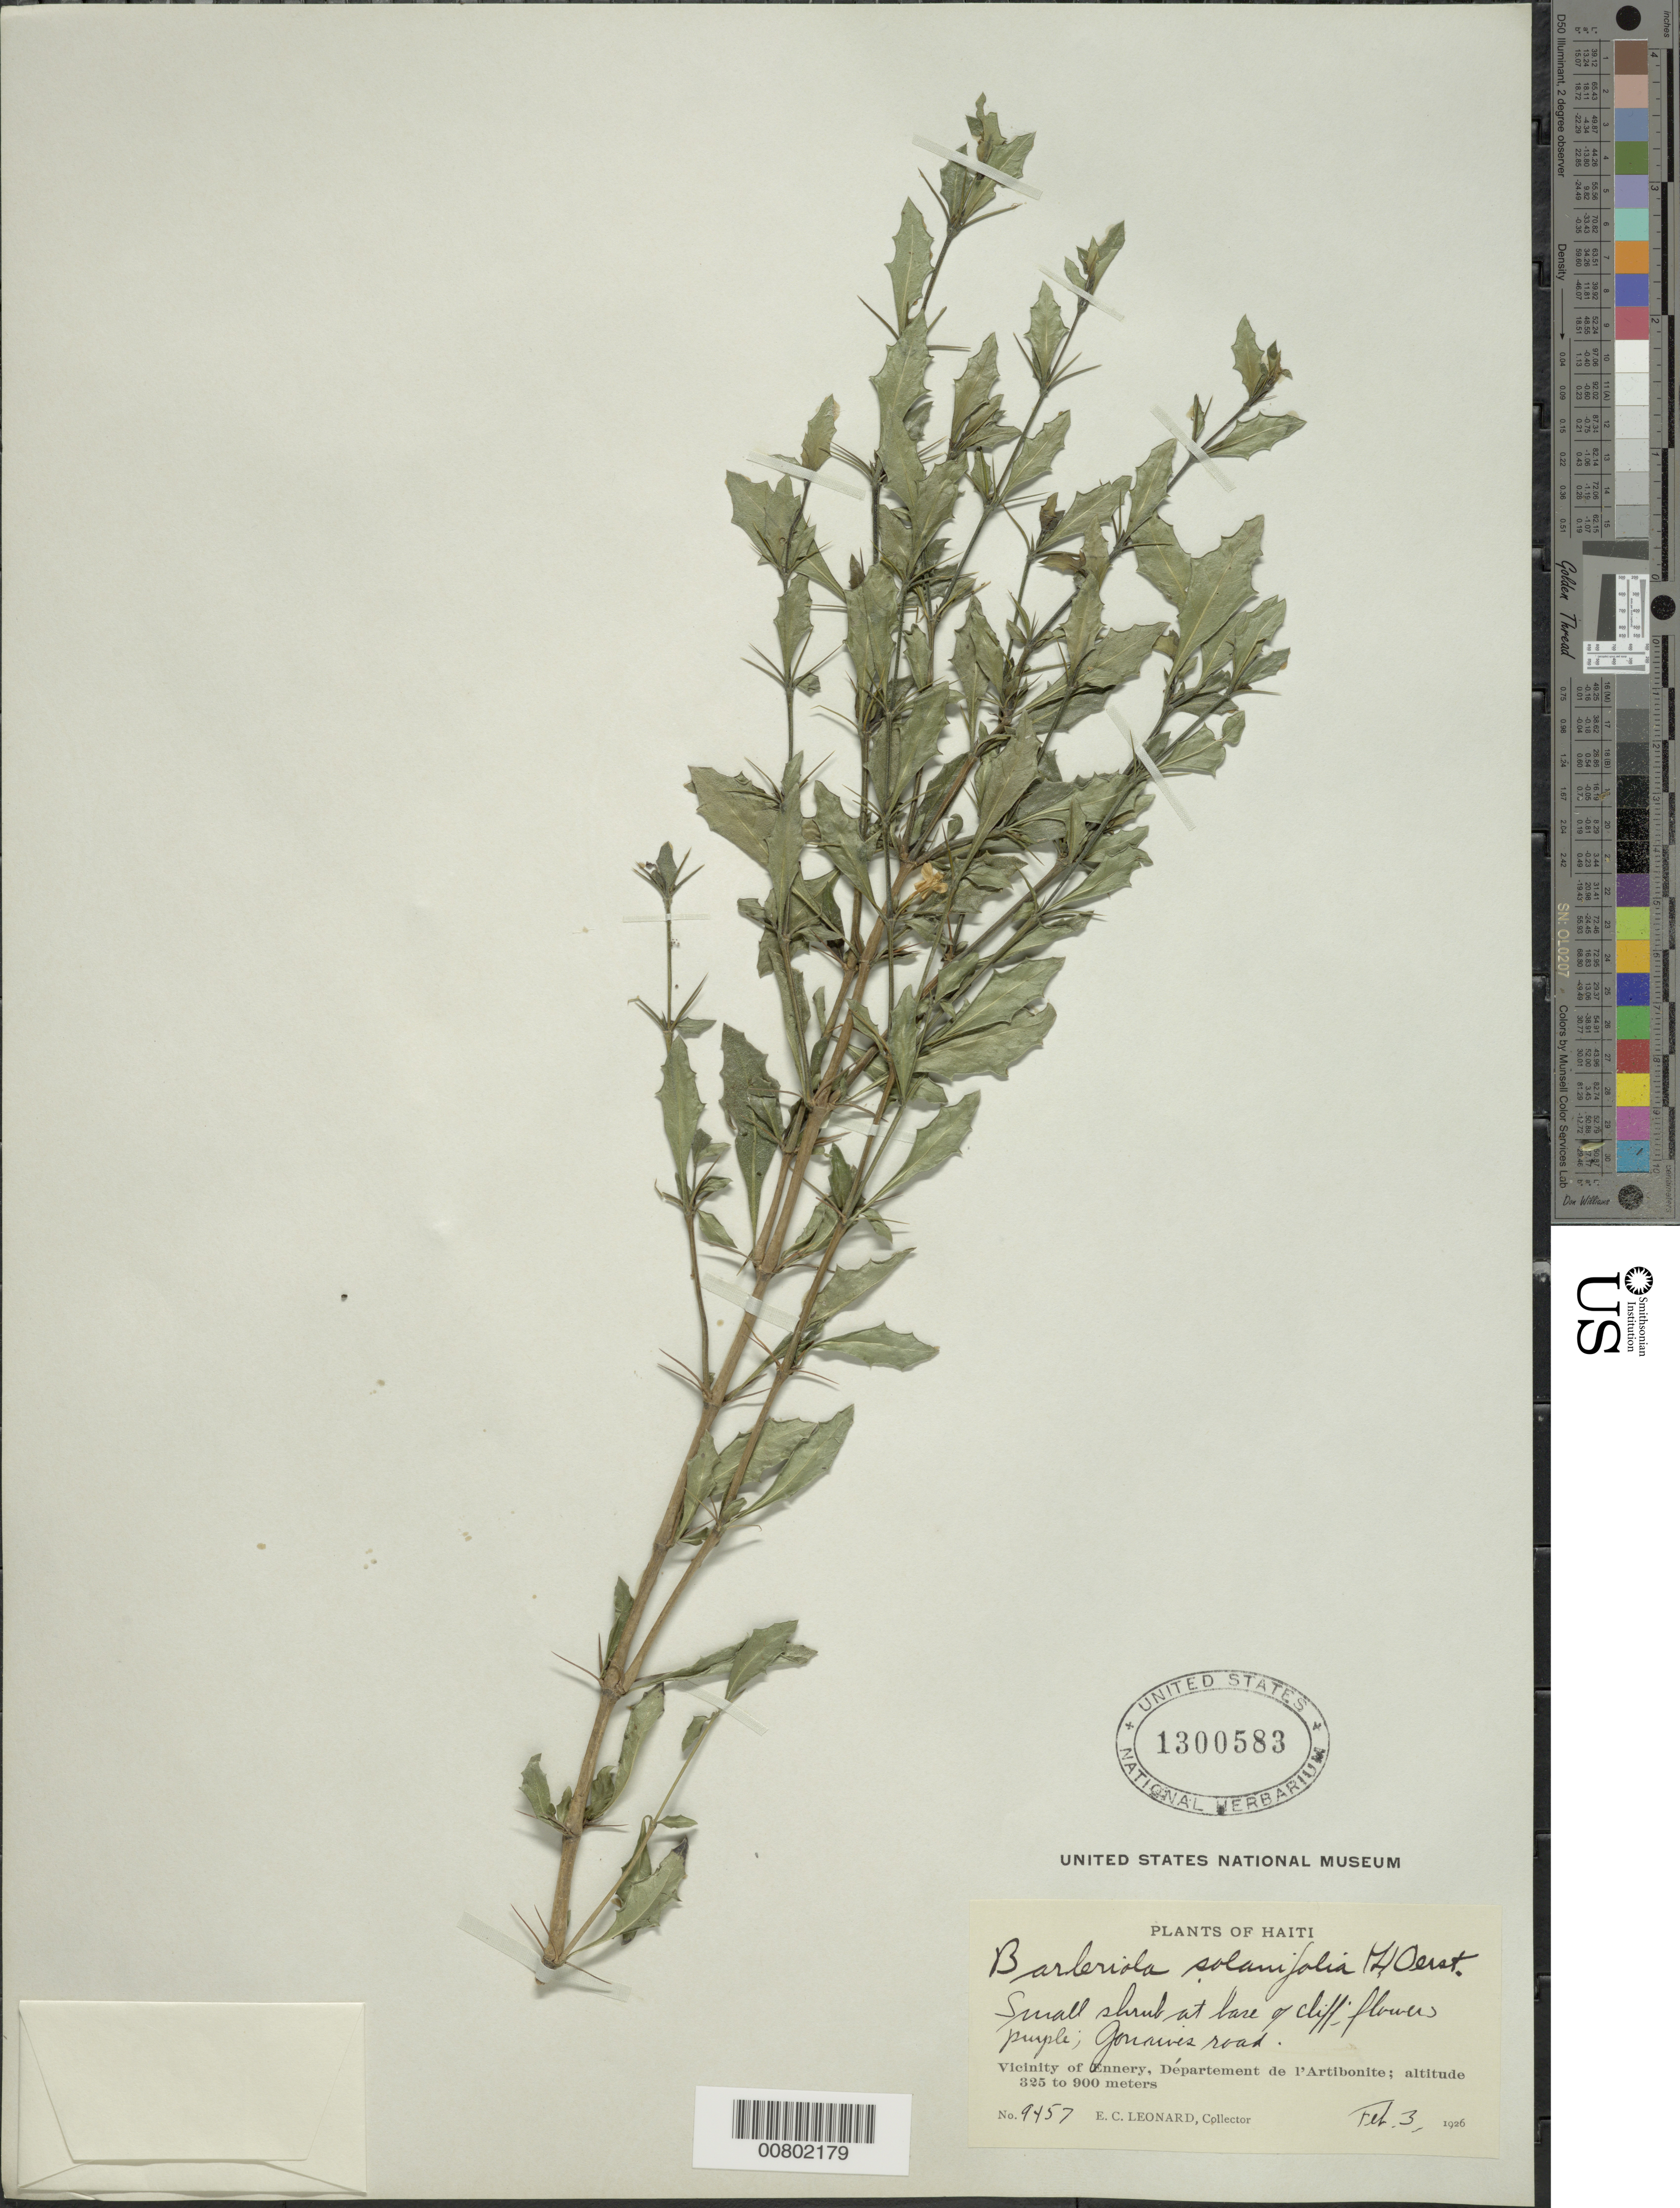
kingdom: Plantae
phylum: Tracheophyta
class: Magnoliopsida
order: Lamiales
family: Acanthaceae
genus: Barleriola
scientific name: Barleriola solanifolia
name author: (L.) Oerst. ex Lindau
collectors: E. C. Leonard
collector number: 9457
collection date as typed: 03 Feb 1926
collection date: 1926-02-03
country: Haiti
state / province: Artibonite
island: Hispaniola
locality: Vicinity of Ennery, Gonaïves road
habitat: Base of cliff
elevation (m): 325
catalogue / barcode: US 1300583